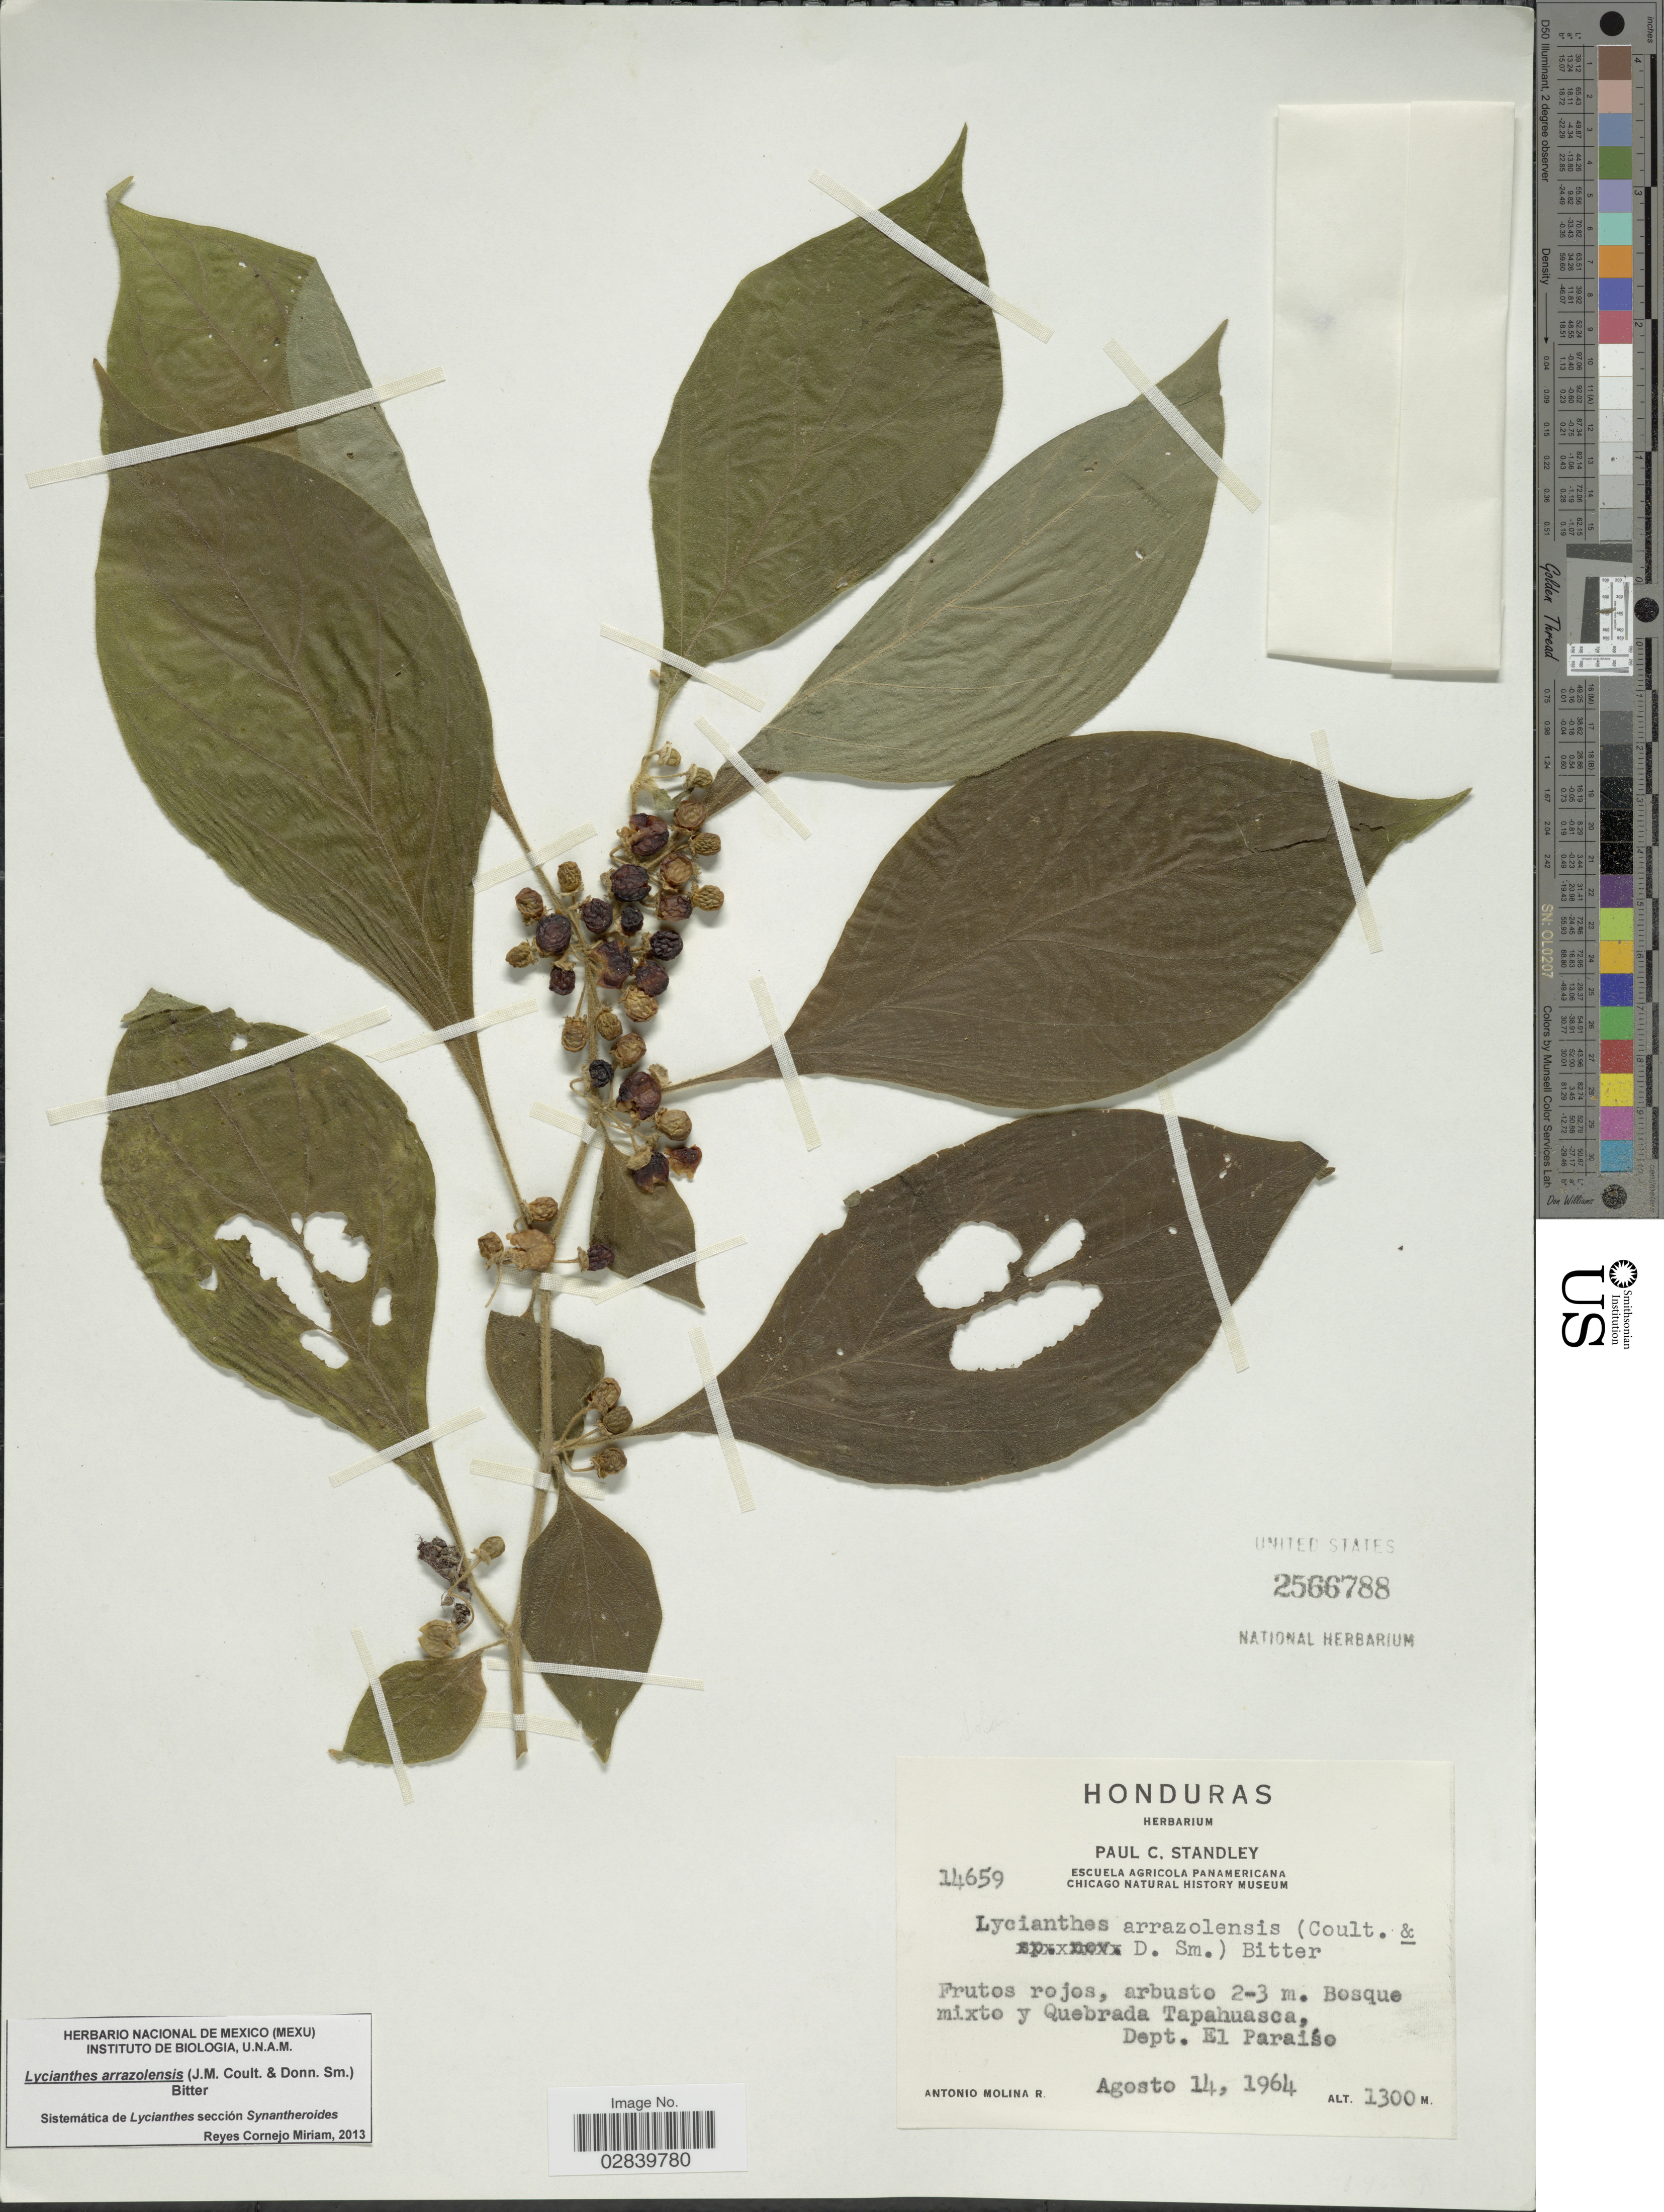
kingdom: Plantae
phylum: Tracheophyta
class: Magnoliopsida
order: Solanales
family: Solanaceae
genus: Lycianthes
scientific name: Lycianthes arrazolensis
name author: (J.M. Coult. & Donn. Sm.) Bitter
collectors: A. Molina R.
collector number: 14659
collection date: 1964-08-14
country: Honduras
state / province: El Paraíso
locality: Bosque mixto y Quebrado Tapahuasca, Dept. El Paraíso.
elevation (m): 1300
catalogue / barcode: US 2566788